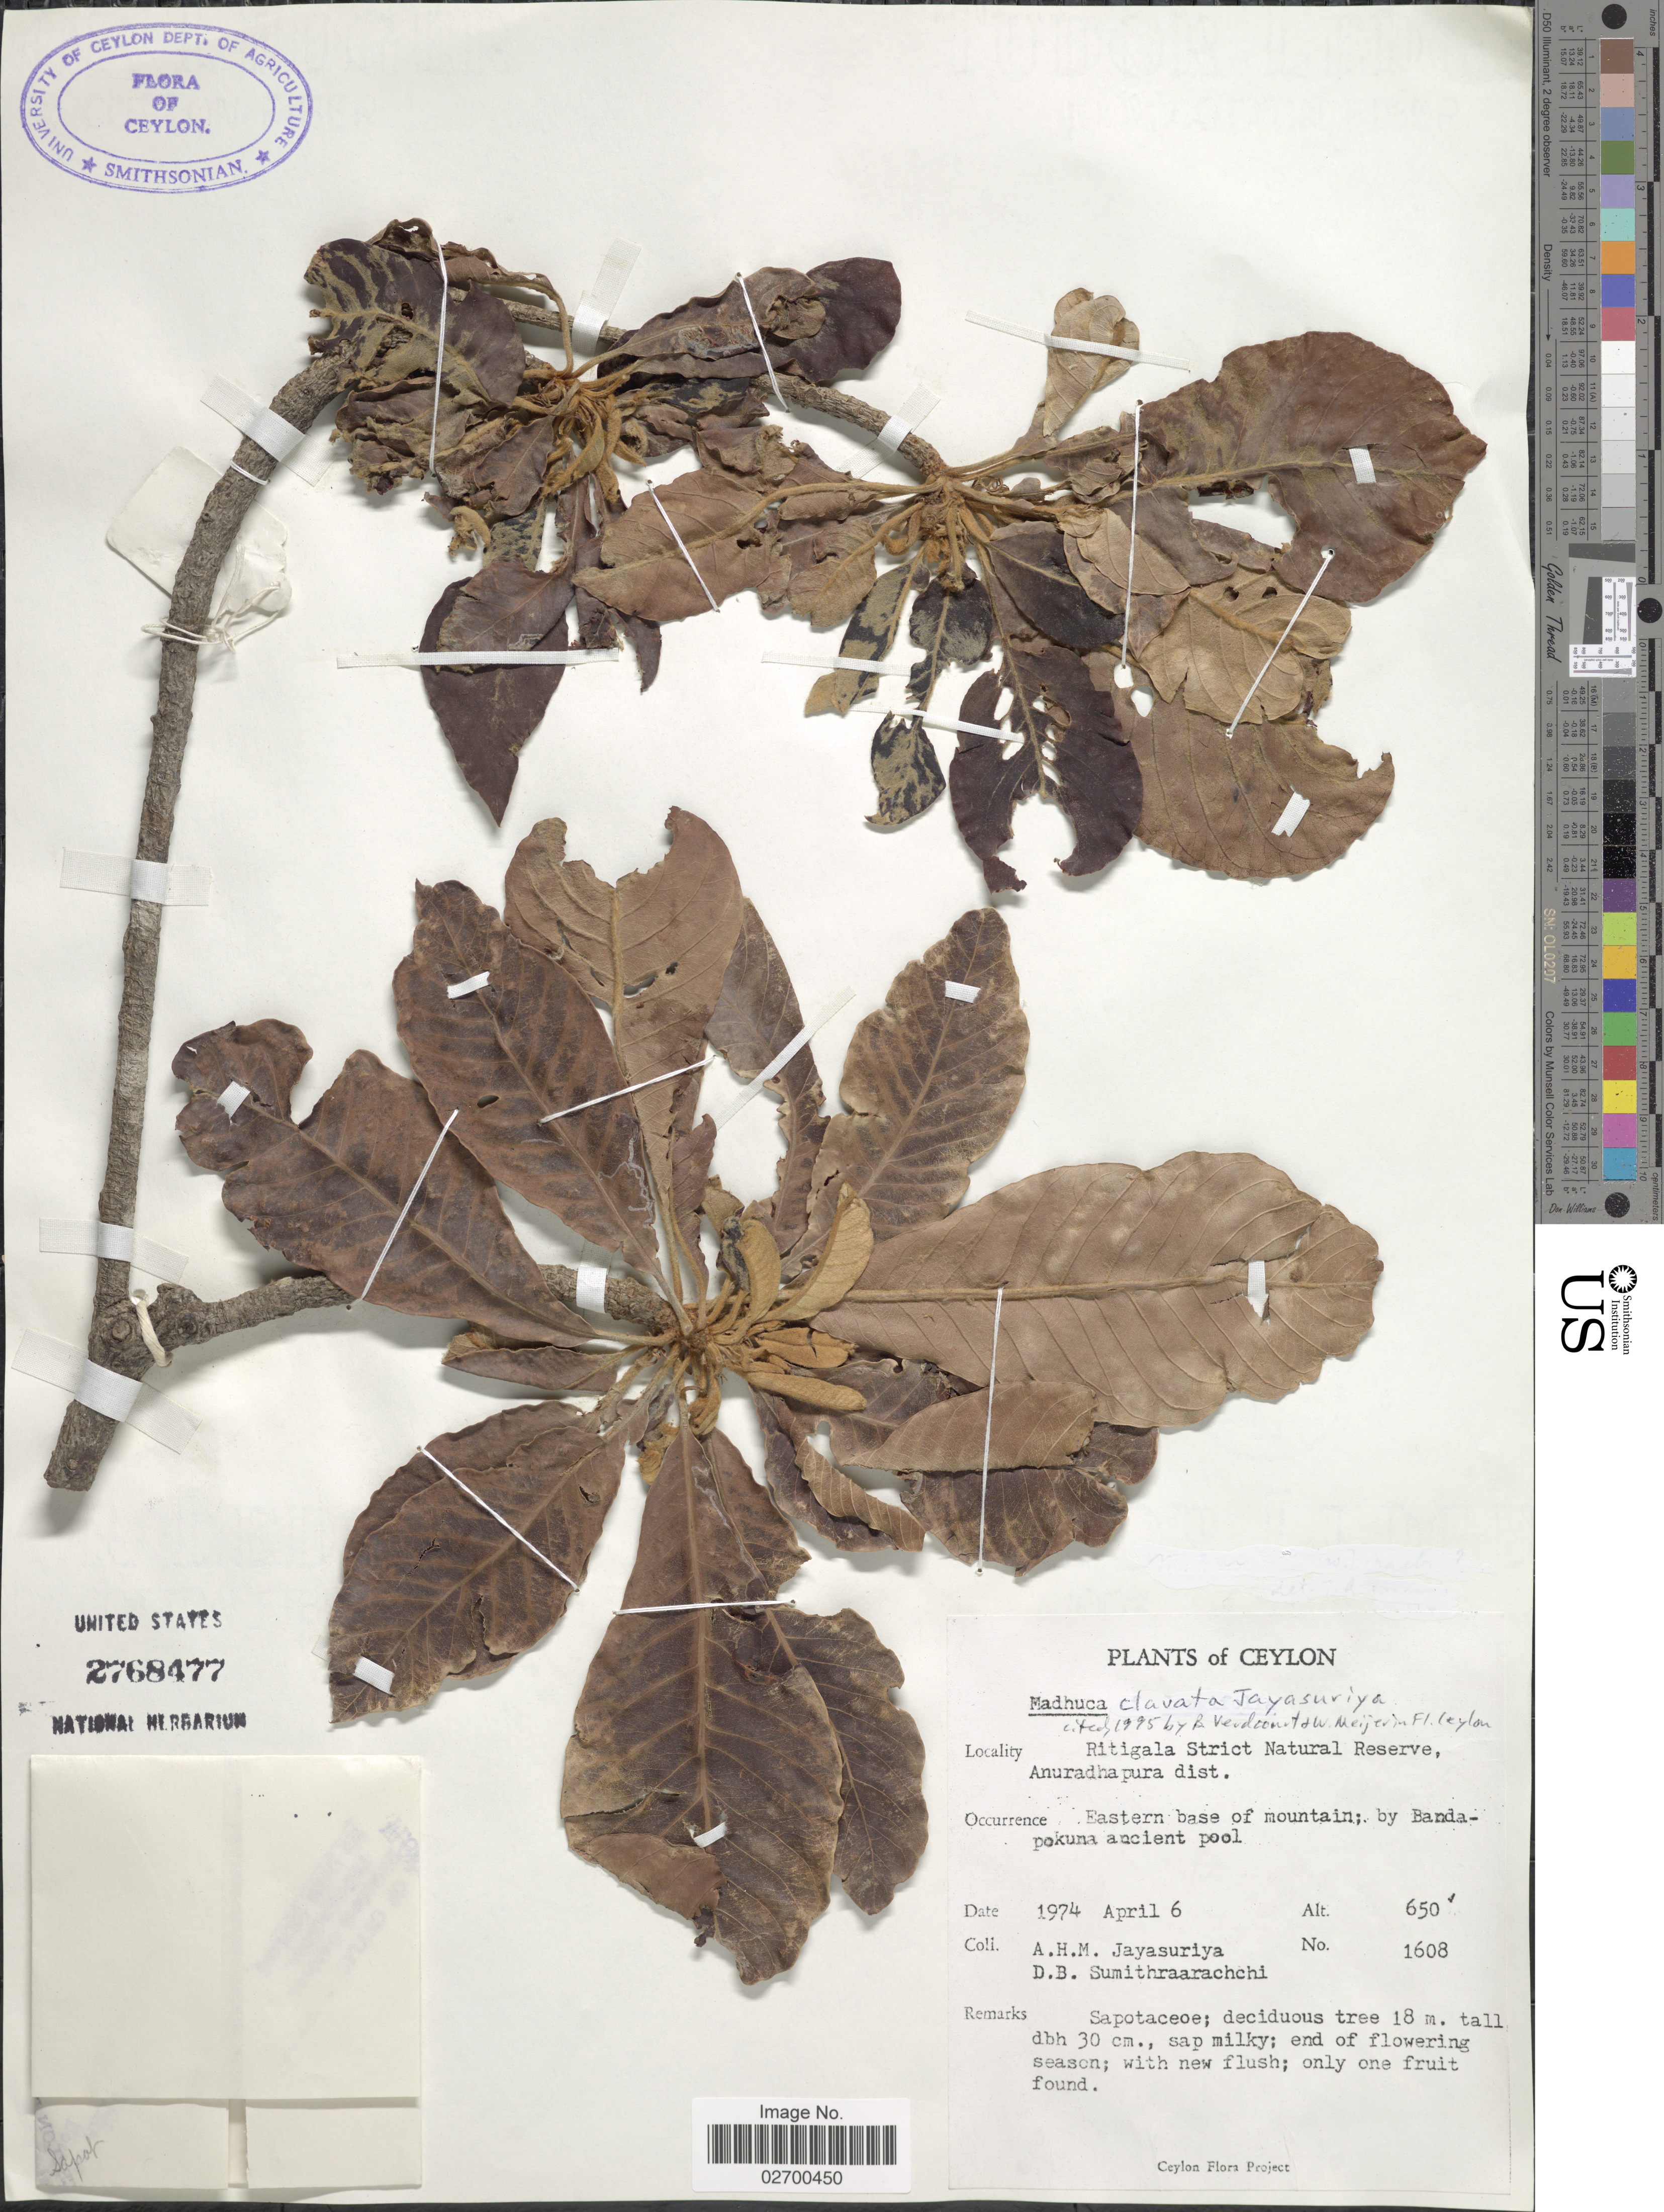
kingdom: Plantae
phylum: Tracheophyta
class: Magnoliopsida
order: Ericales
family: Sapotaceae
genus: Madhuca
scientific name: Madhuca clavata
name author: Jayas.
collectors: A. H. Jayasuriya & D. B. Sumithraarachchi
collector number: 1608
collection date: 1974-04-06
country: Sri Lanka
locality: Ceylon. Ritigala Strict Natural Reserve, Anuradhapura dist.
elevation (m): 198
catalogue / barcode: US 2768477